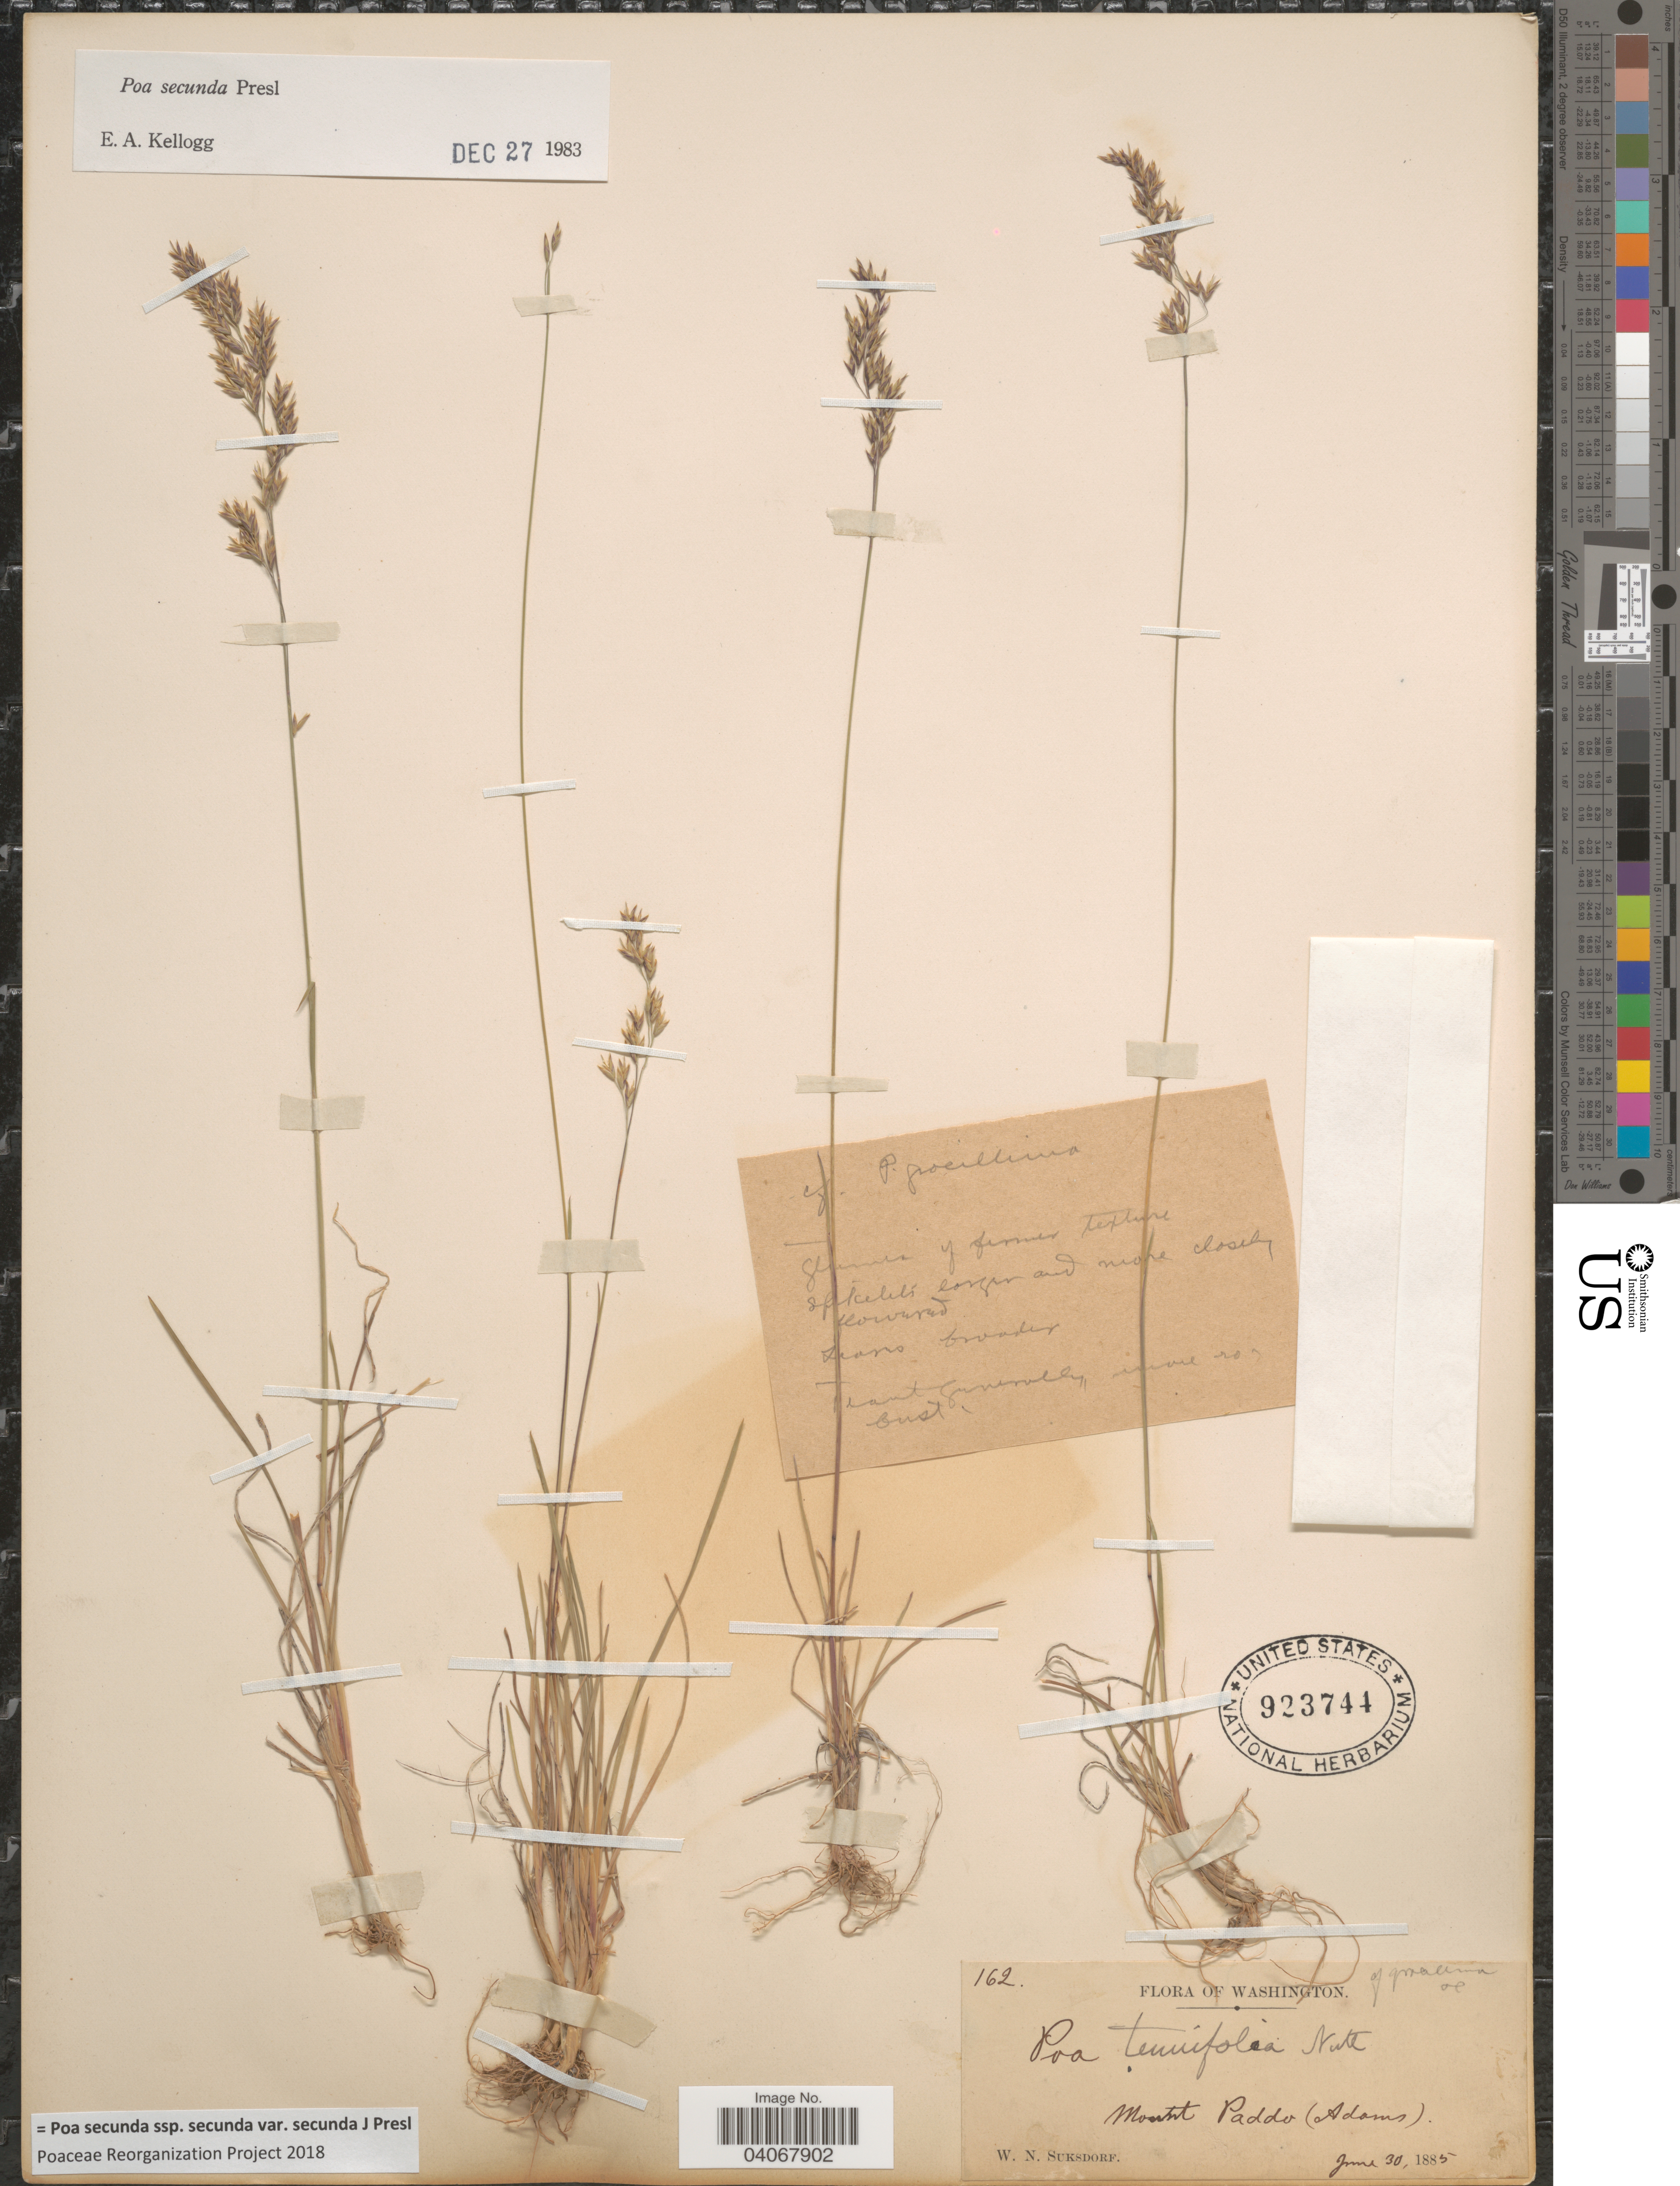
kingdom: Plantae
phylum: Tracheophyta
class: Liliopsida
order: Poales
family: Poaceae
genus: Poa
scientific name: Poa secunda subsp. secunda var. secunda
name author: J. Presl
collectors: W. N. Suksdorf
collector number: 162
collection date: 1885-06-30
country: United States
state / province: Washington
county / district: Skamania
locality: Mount Paddo (Adams).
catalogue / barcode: US 923744